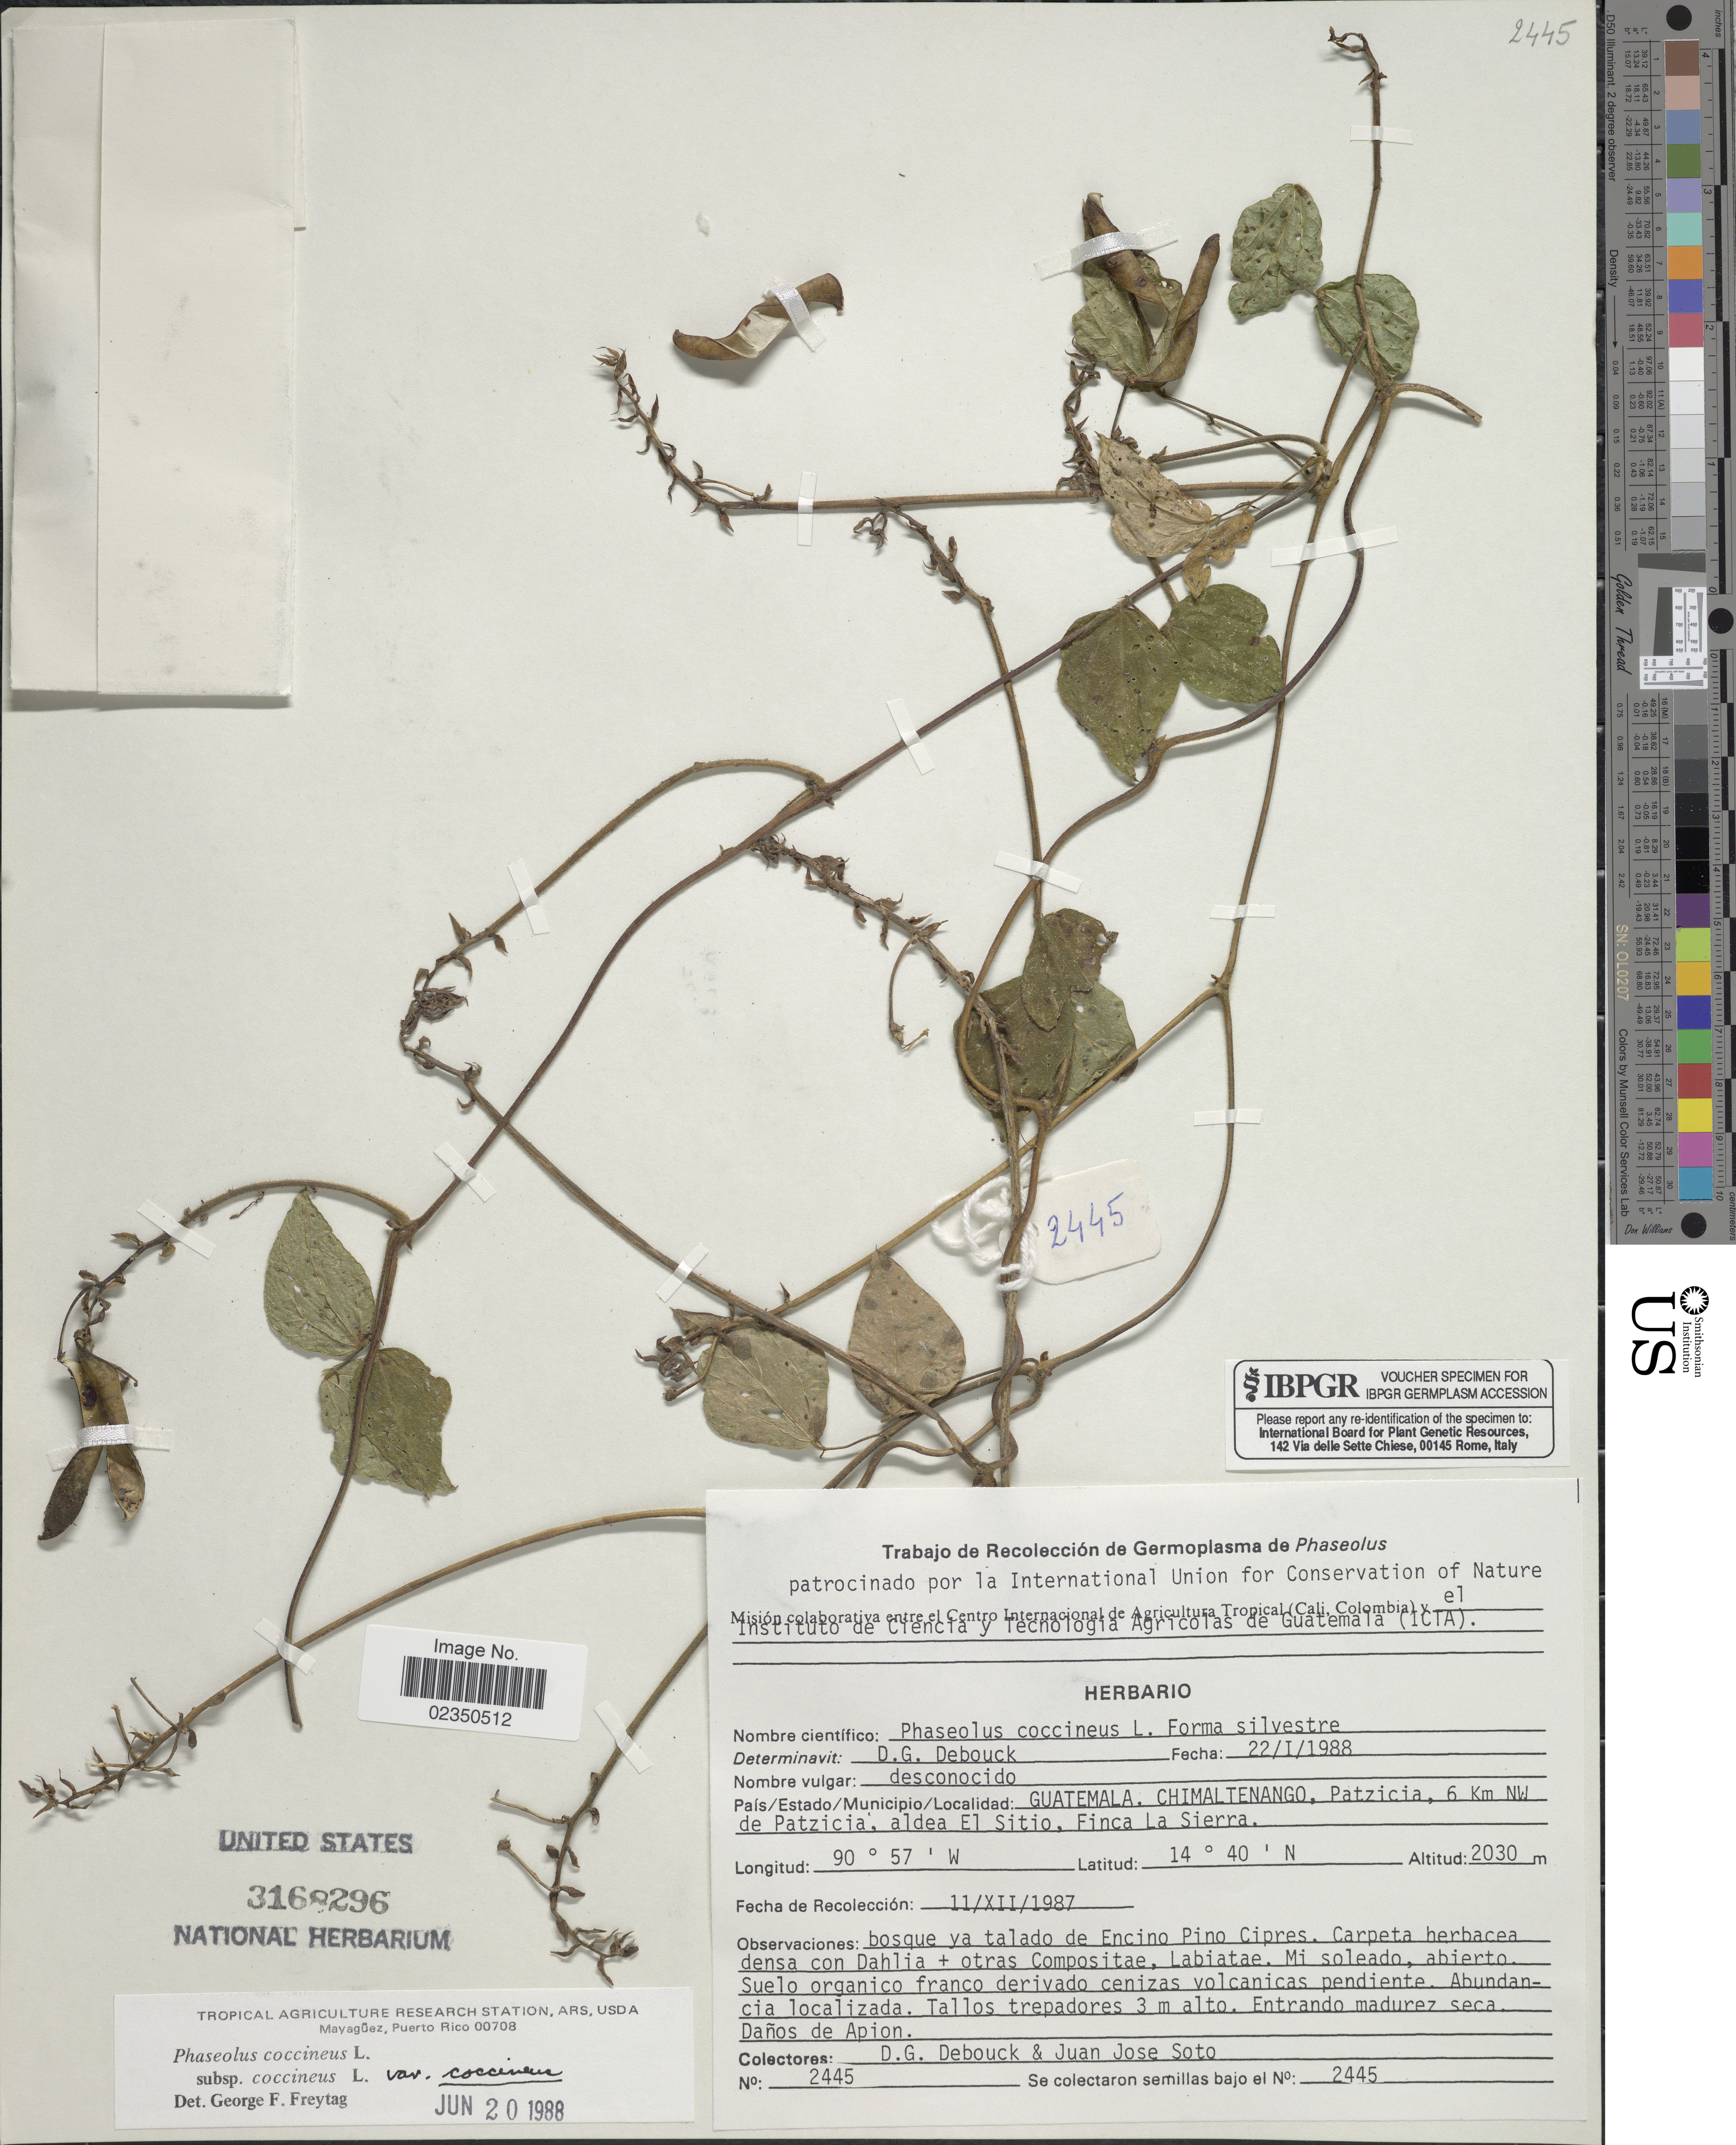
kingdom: Plantae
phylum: Tracheophyta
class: Magnoliopsida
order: Fabales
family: Fabaceae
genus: Phaseolus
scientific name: Phaseolus coccineus subsp. coccineus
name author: L.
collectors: D. Debouck & J. Soto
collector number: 2445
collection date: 1987-12-11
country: Guatemala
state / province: Chimaltenango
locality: Patzicia, 6 Km NW de Patzicia, aldea El Sitio, Finca La Sierra.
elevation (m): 2030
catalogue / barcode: US 3168296